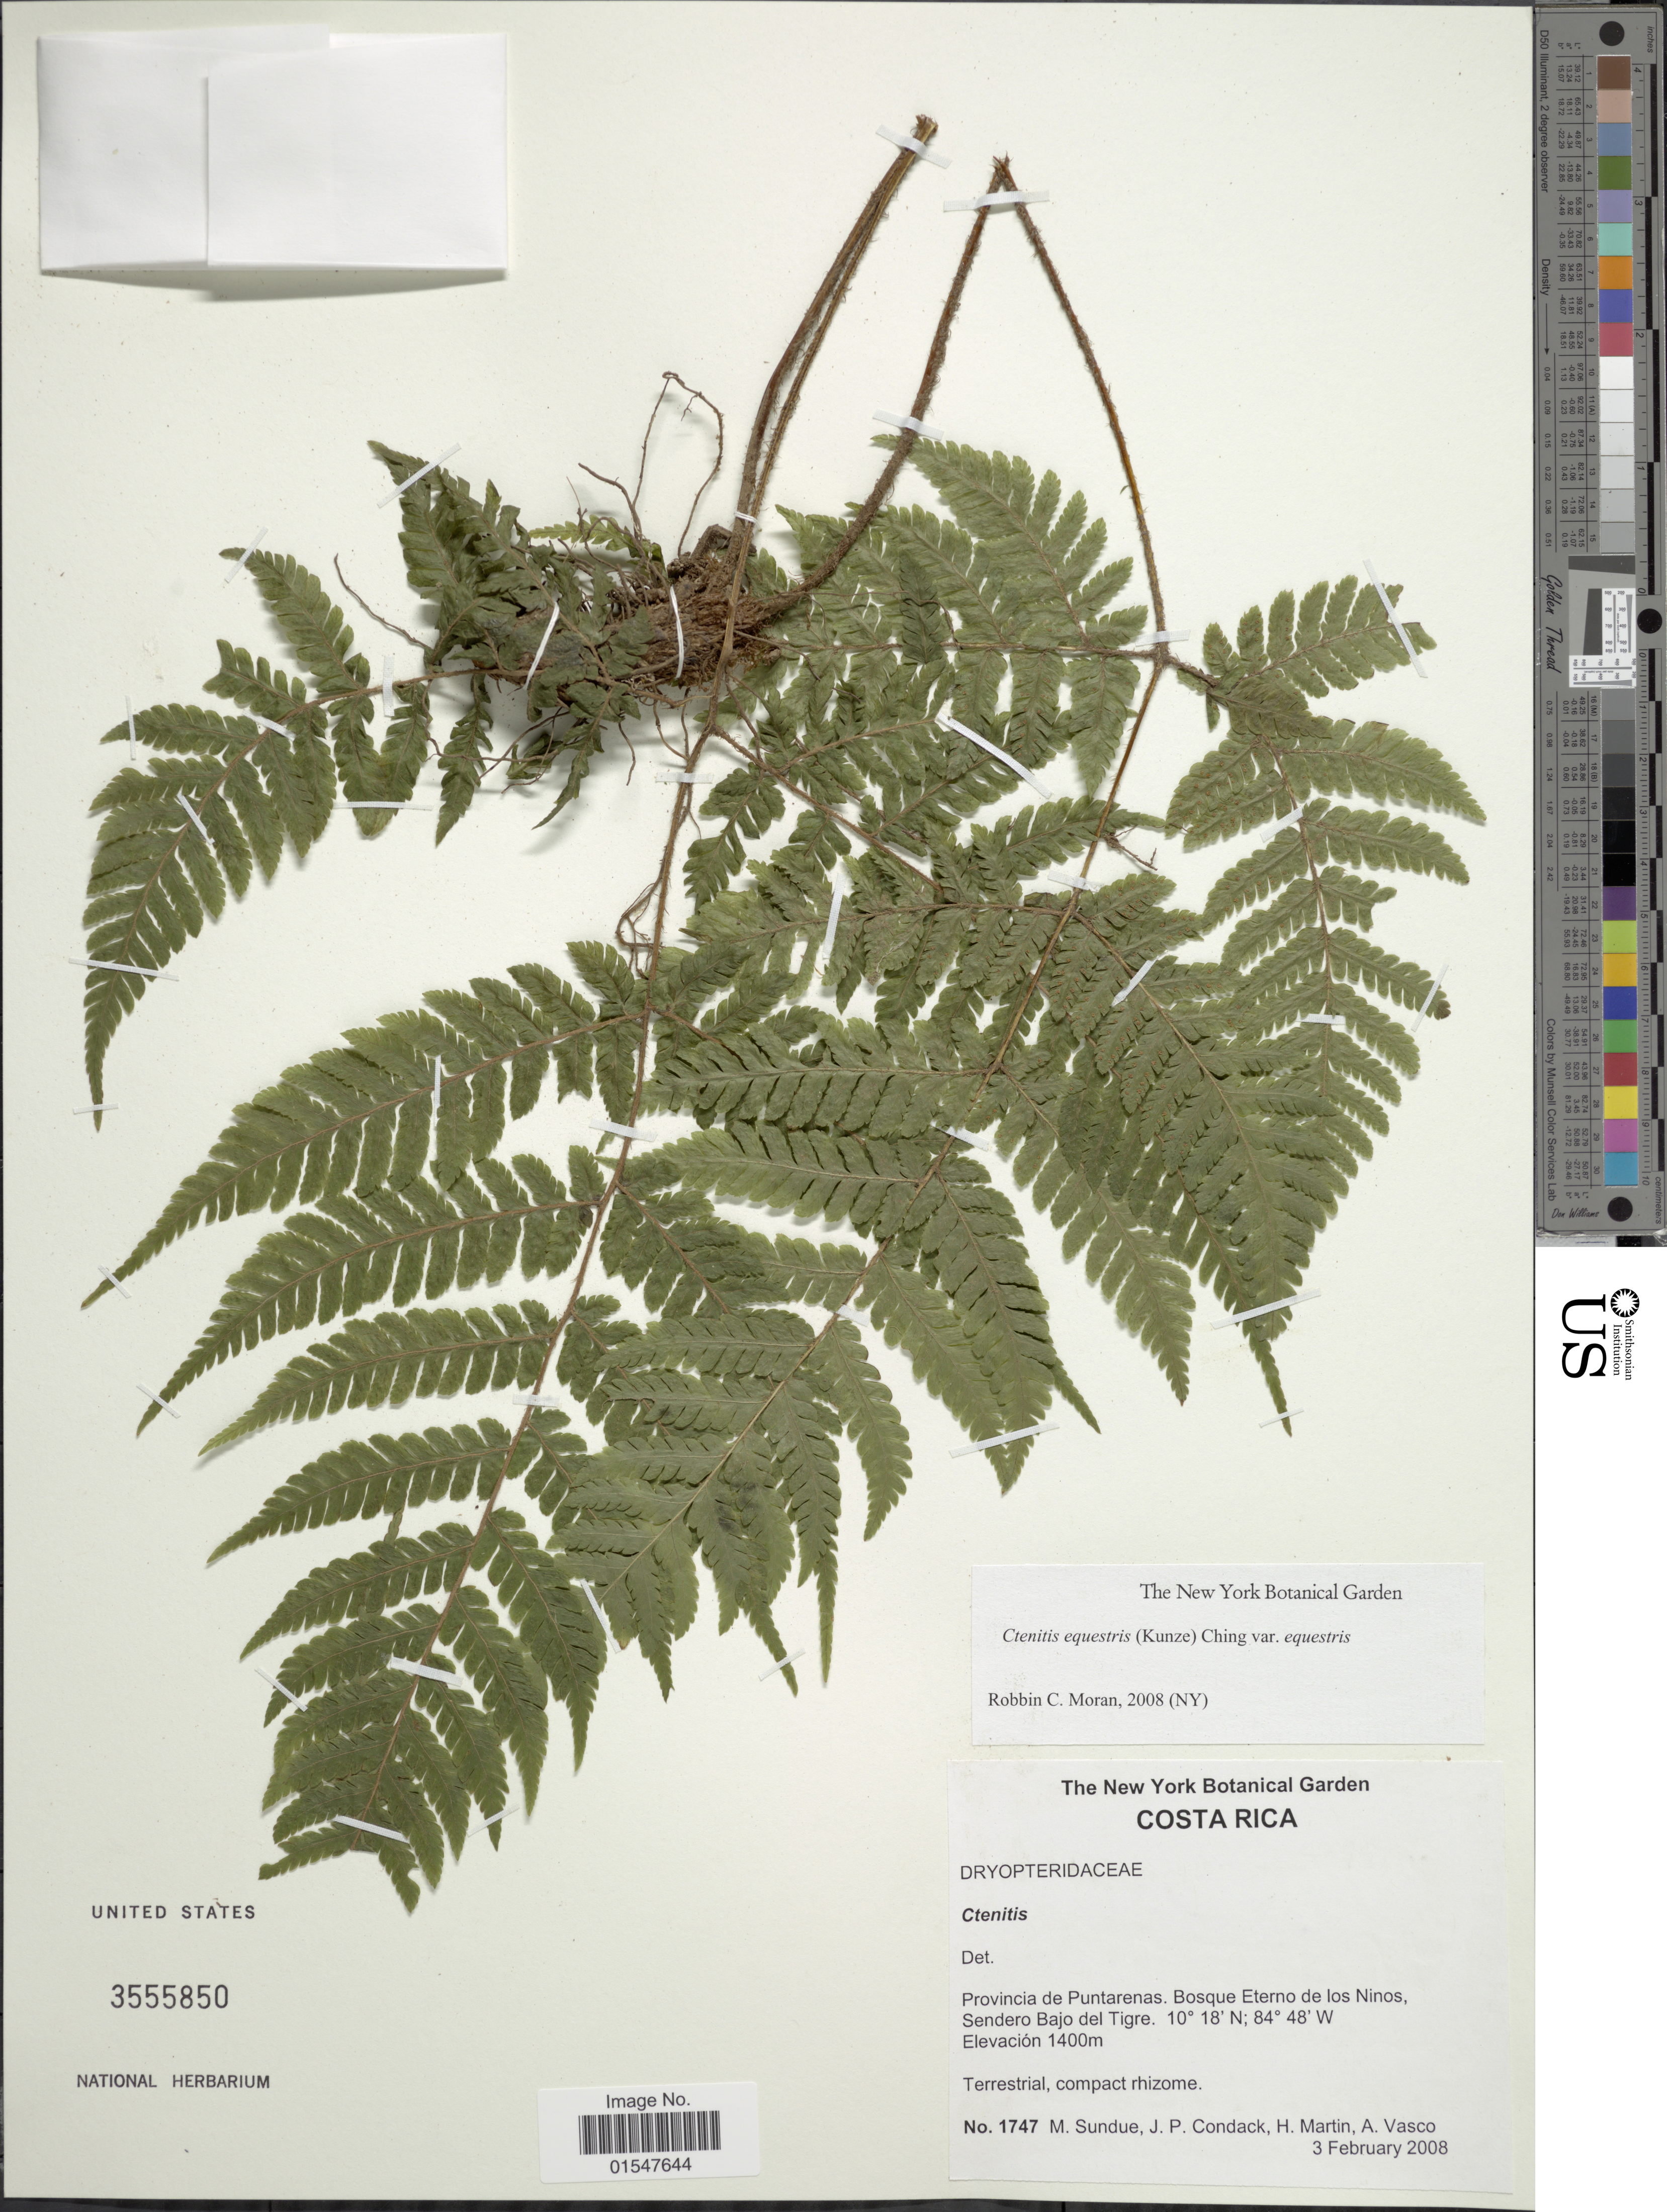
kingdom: Plantae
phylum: Tracheophyta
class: Polypodiopsida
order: Polypodiales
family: Dryopteridaceae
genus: Ctenitis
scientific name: Ctenitis equestris var. equestris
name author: (Kunze) Ching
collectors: M. Sundue, J. Condack, H. Martin & A. Vasco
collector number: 1747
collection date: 2008-02-03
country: Costa Rica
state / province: Puntarenas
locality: Provincia de Puntarenas. Bosque Eterno de los Ninos, Sendero Bajo del Tigre.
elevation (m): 1400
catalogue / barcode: US 3555850